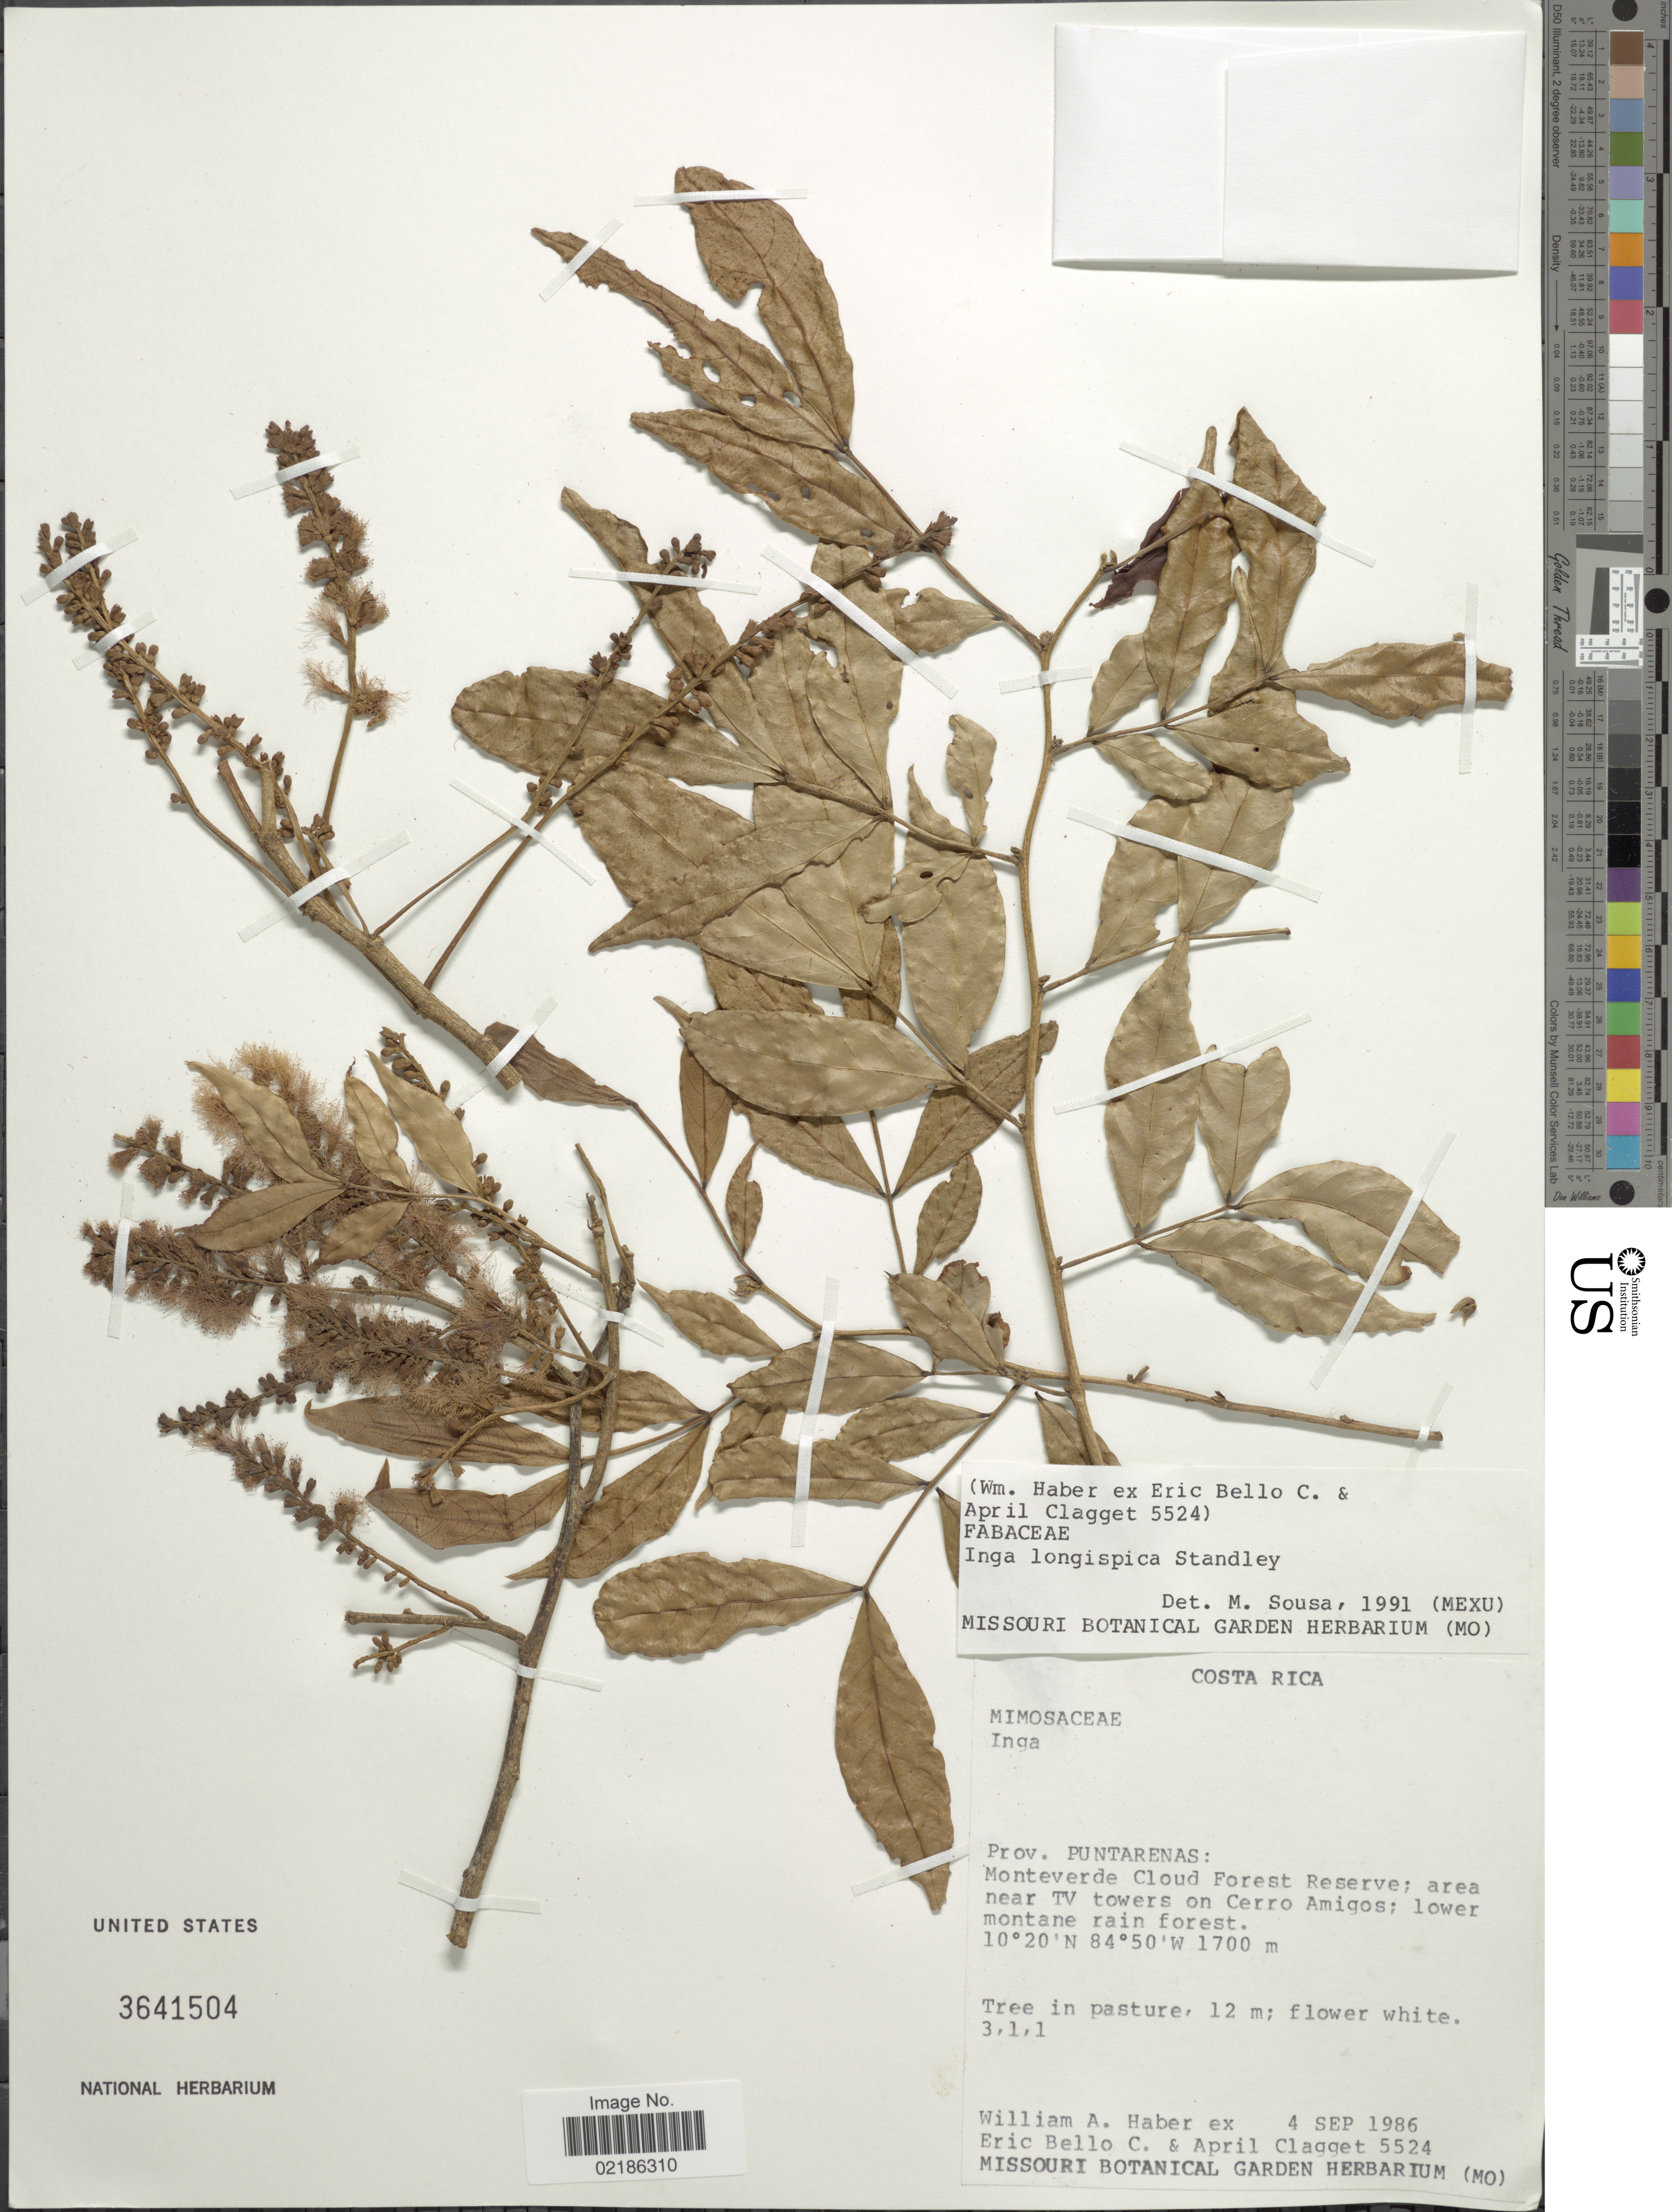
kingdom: Plantae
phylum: Tracheophyta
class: Magnoliopsida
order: Fabales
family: Fabaceae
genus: Inga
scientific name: Inga longispica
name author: Standl.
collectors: W. A. Haber, E. Bello C. & A. Clagget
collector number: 5524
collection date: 1986-09-04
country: Costa Rica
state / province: Puntarenas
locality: Monteverde Cloud Forest Reserve, area near Tv towers on Cerro Amigos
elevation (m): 1700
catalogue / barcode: US 3641504